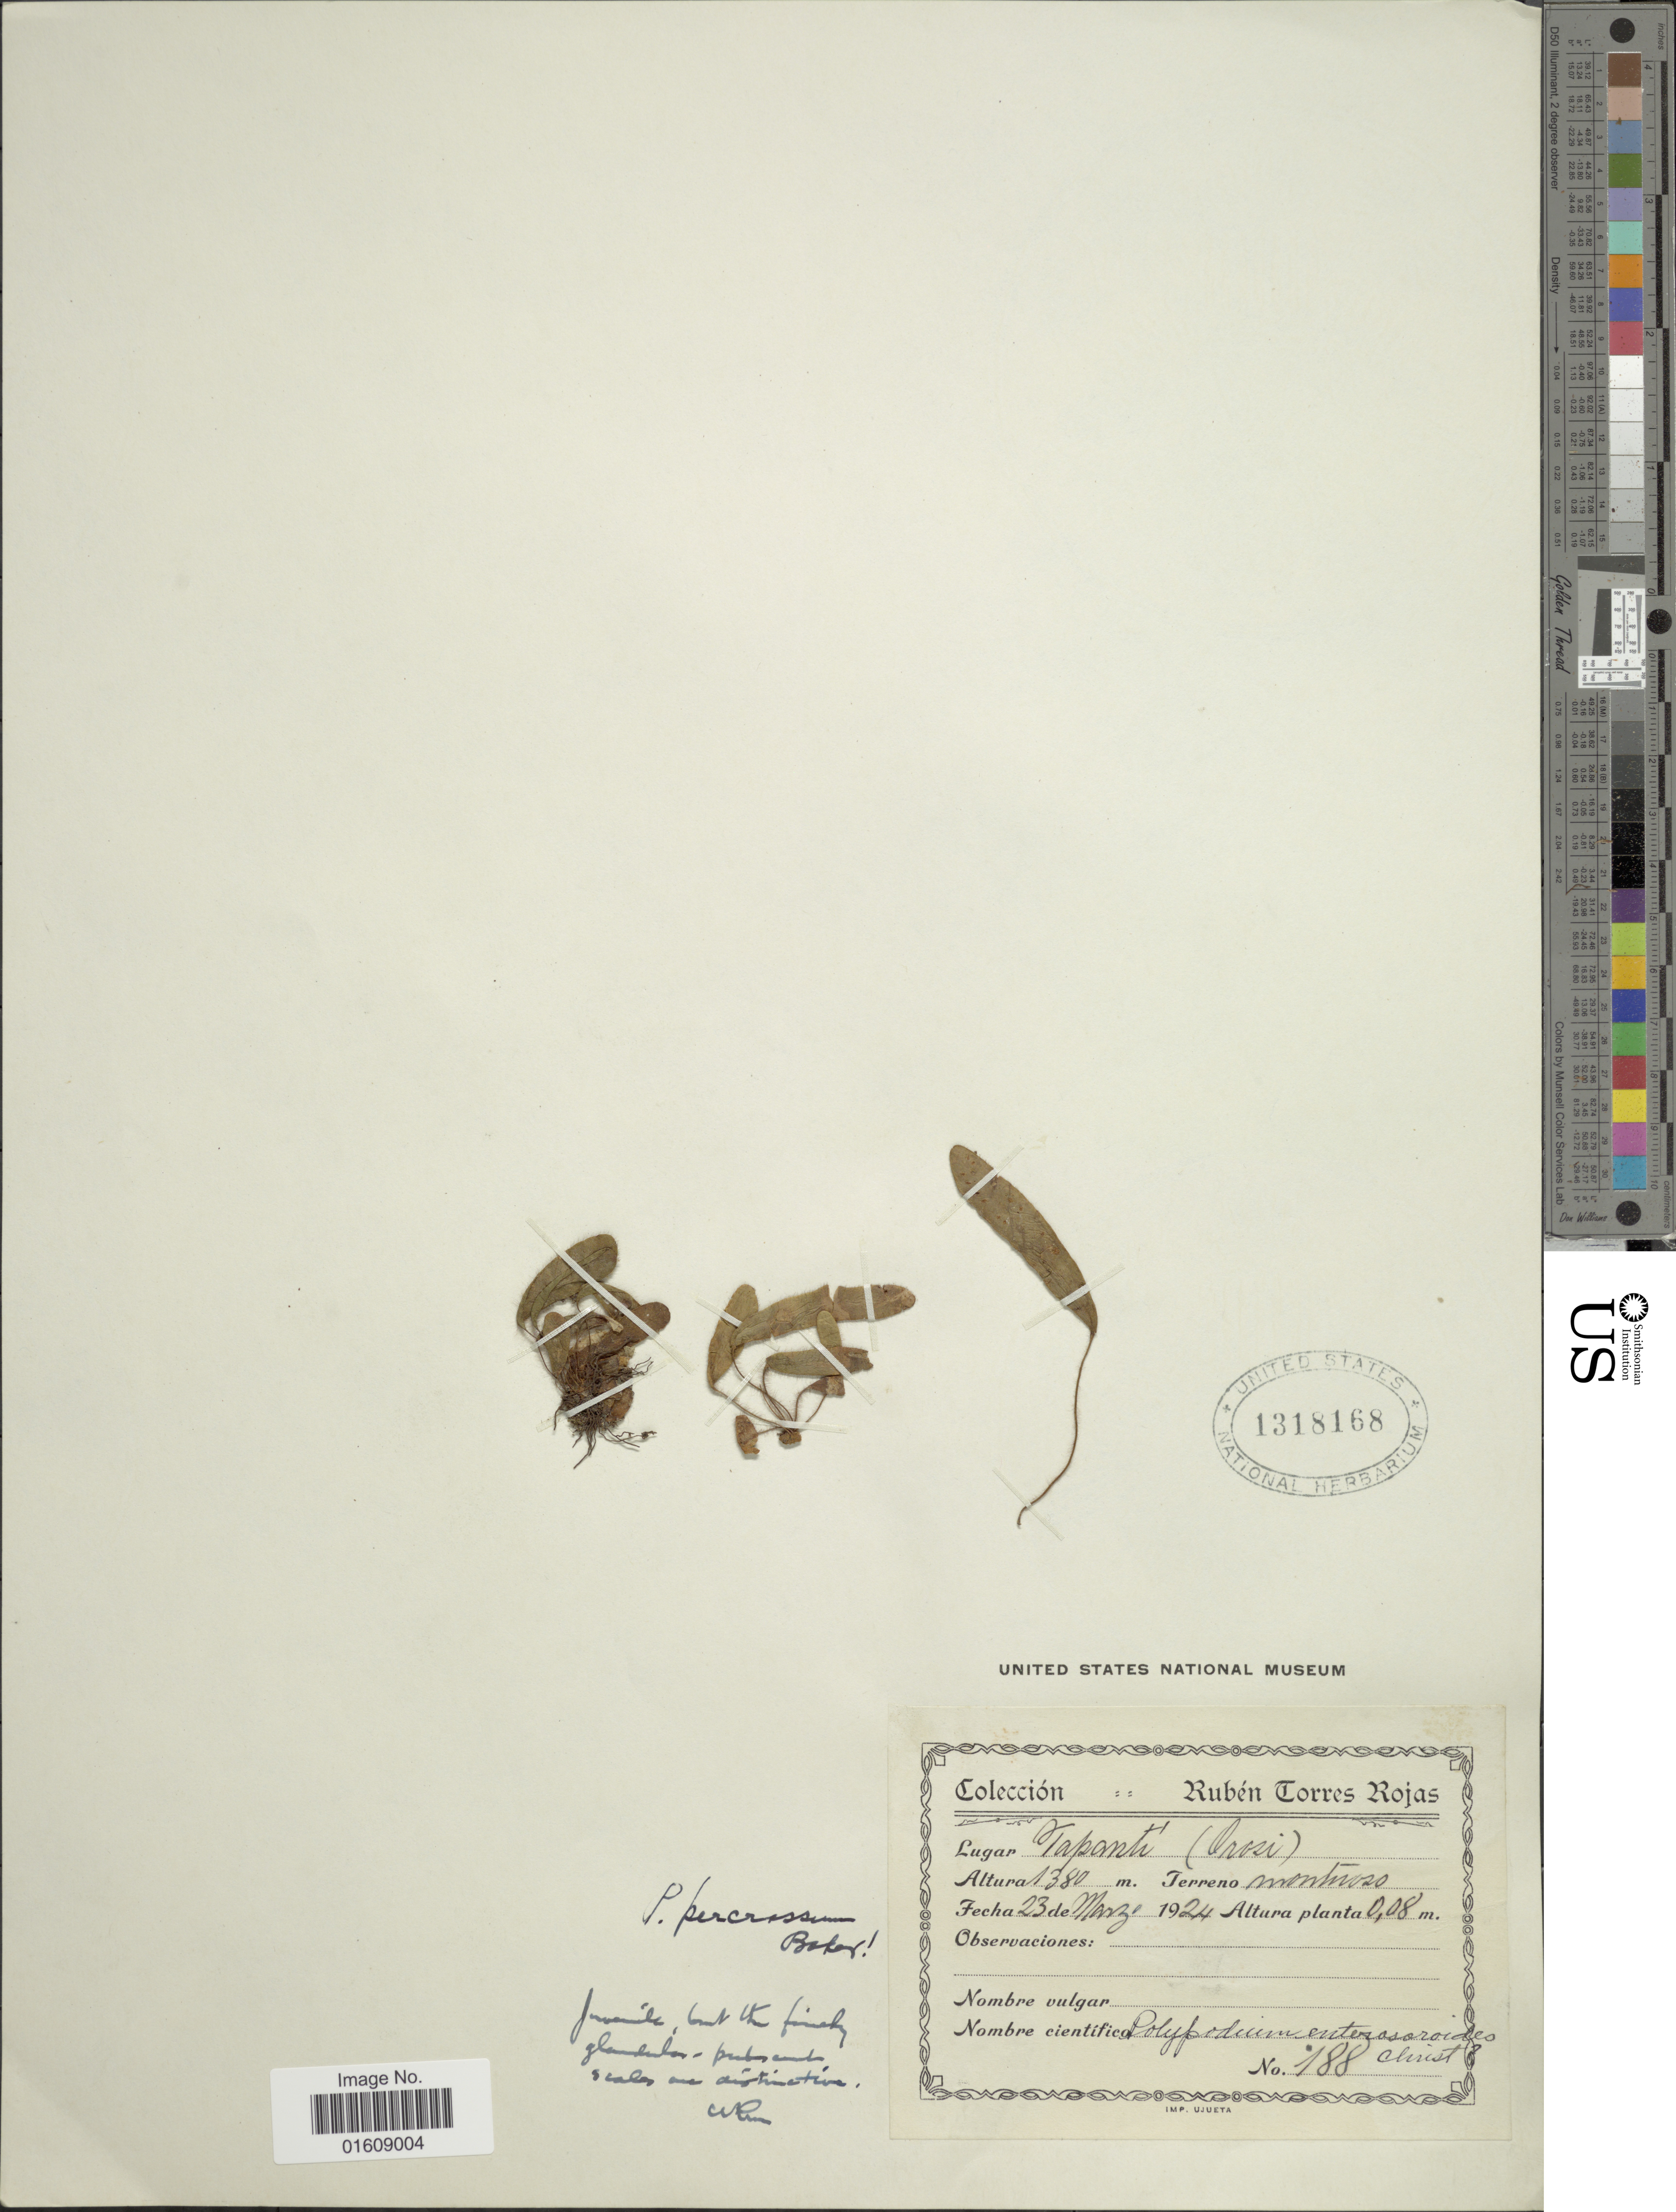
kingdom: Plantae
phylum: Tracheophyta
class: Polypodiopsida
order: Polypodiales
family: Polypodiaceae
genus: Enterosora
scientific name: Enterosora percrassa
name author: (Baker) L.E. Bishop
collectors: R. Torres Rojas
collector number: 188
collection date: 1924-03-23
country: Costa Rica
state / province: Cartago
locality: Tapantí (Orosí)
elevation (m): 1380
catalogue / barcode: US 1318168